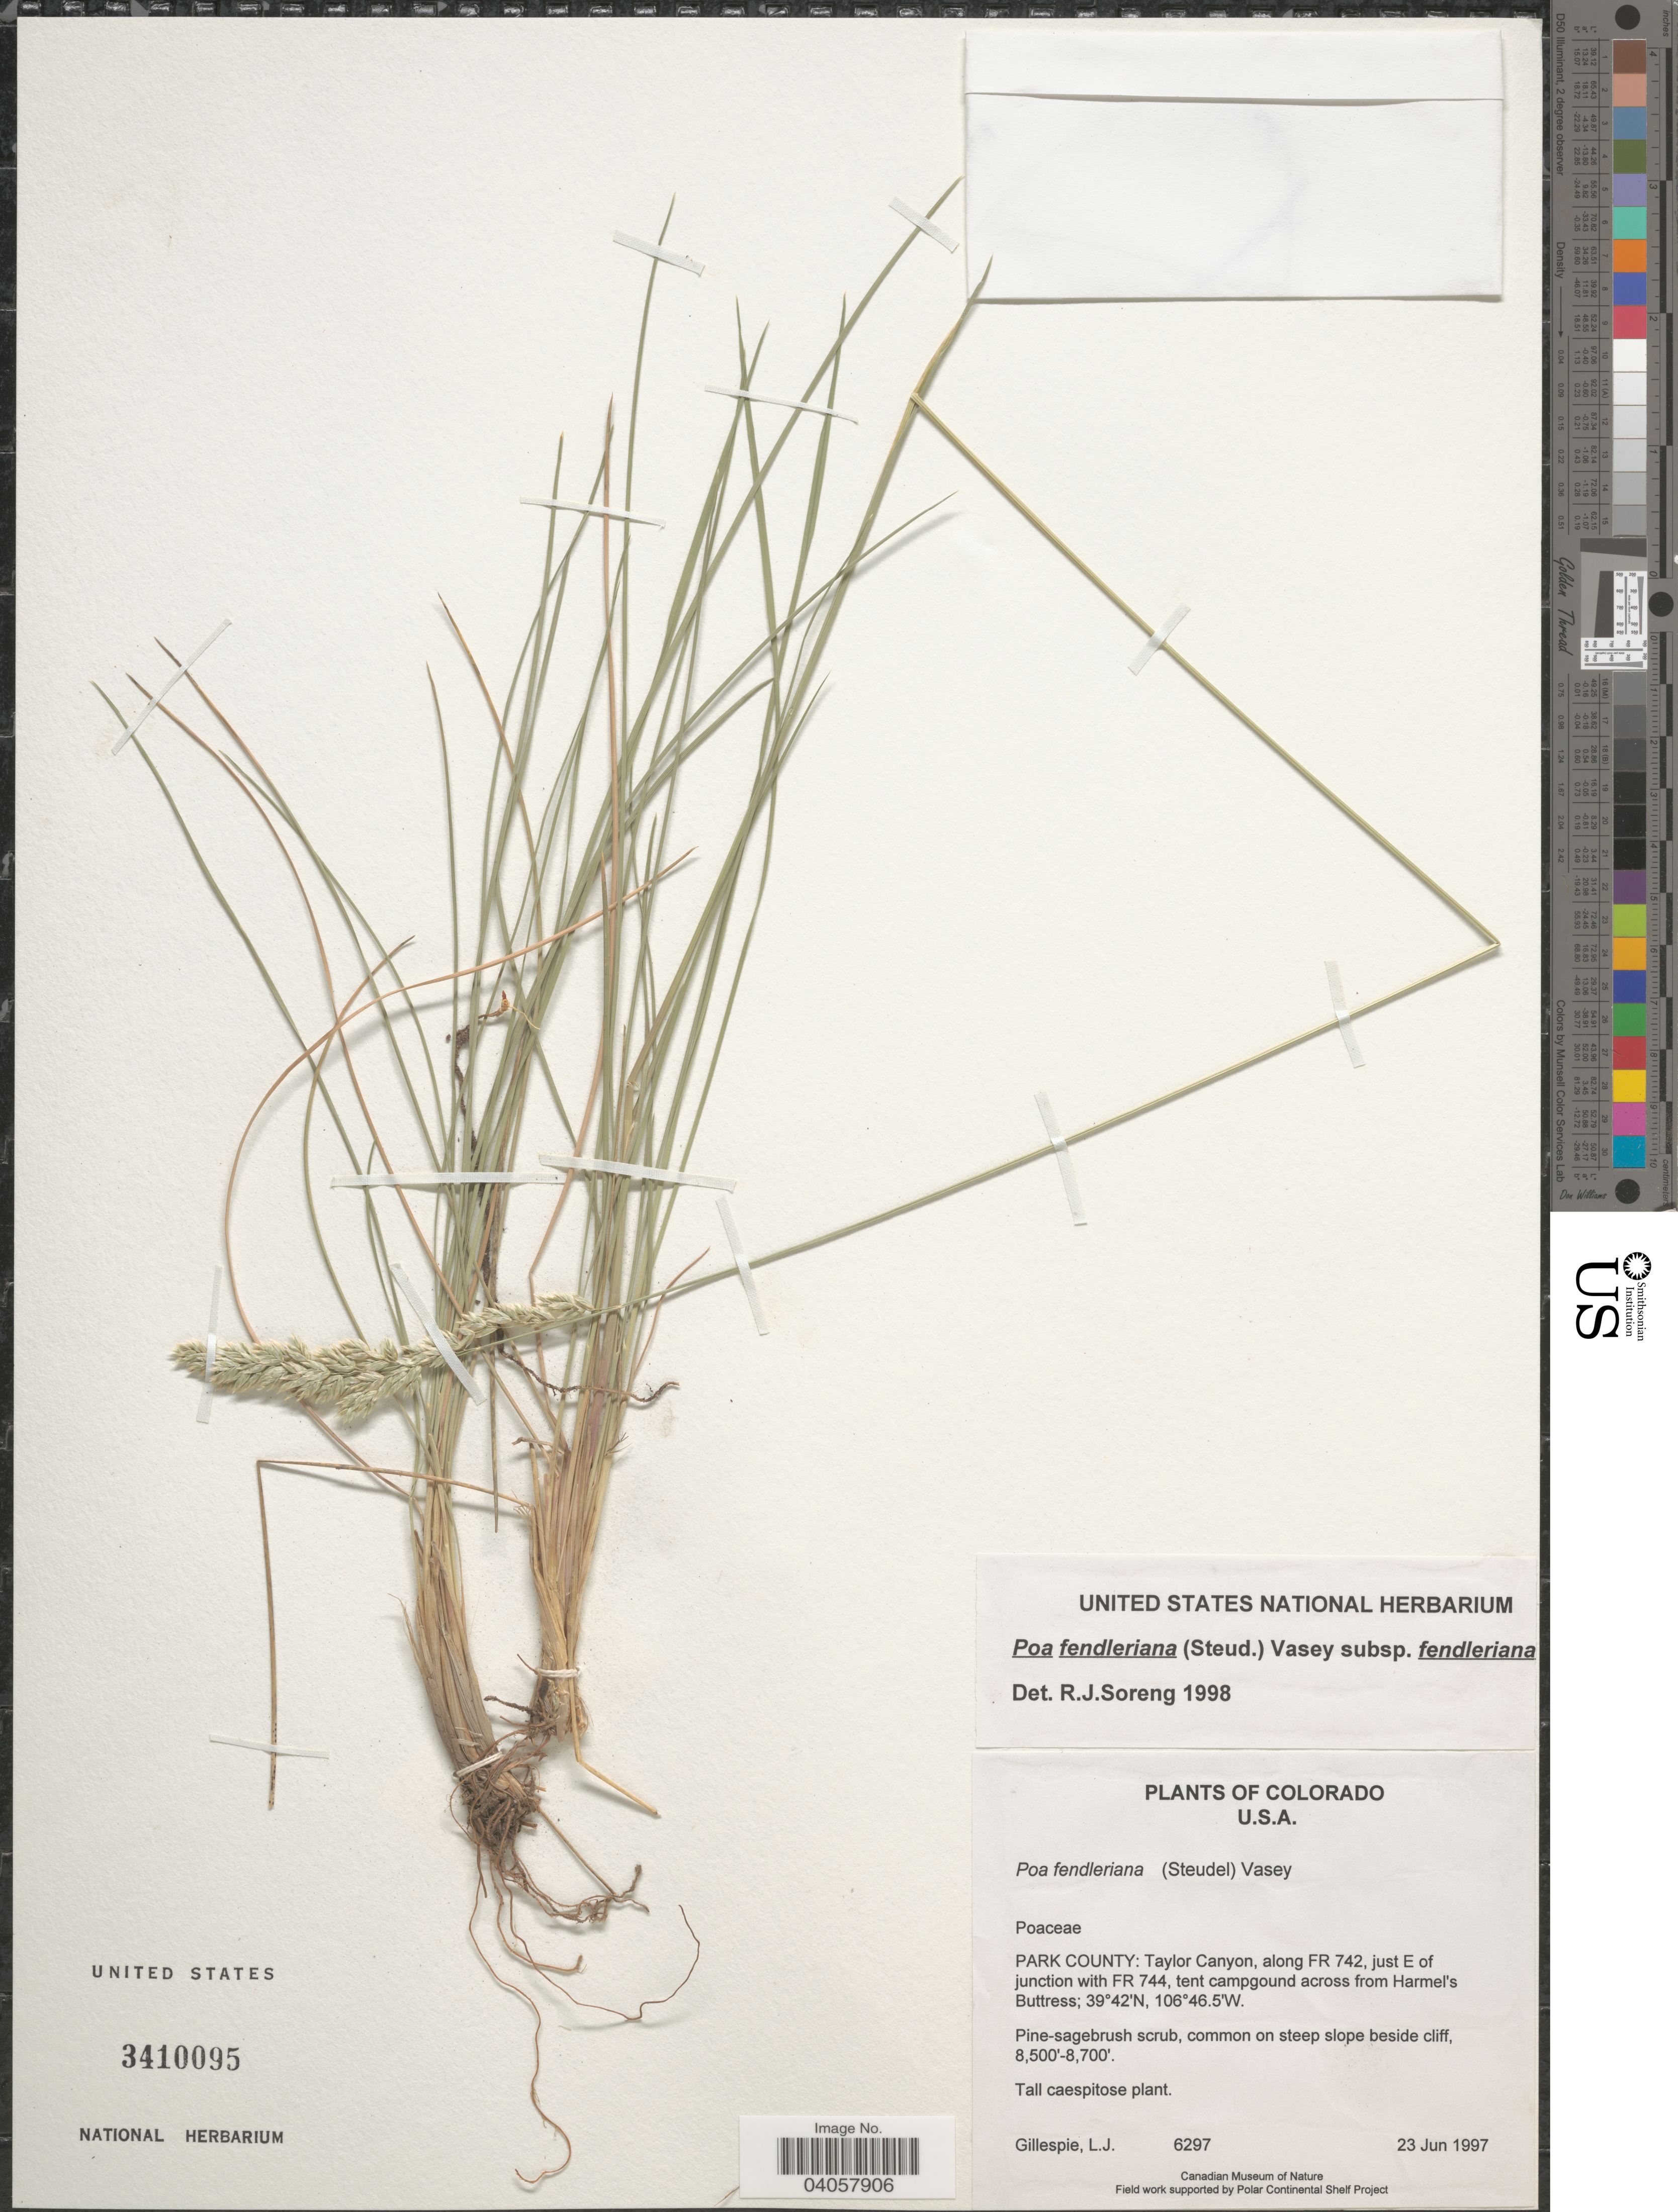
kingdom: Plantae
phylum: Tracheophyta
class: Liliopsida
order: Poales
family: Poaceae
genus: Poa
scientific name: Poa fendleriana subsp. fendleriana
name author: (Steud.) Vasey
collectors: L. Gillespie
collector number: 6297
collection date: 1997-06-23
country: United States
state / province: Colorado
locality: Park County: Taylor Canyon, along FR 742, just E of junction with FR 744, tent campground across from Harmel's Buttress. Pine-sagebrush scrub, on steep slope beside cliff.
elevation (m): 2591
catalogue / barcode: US 3410095